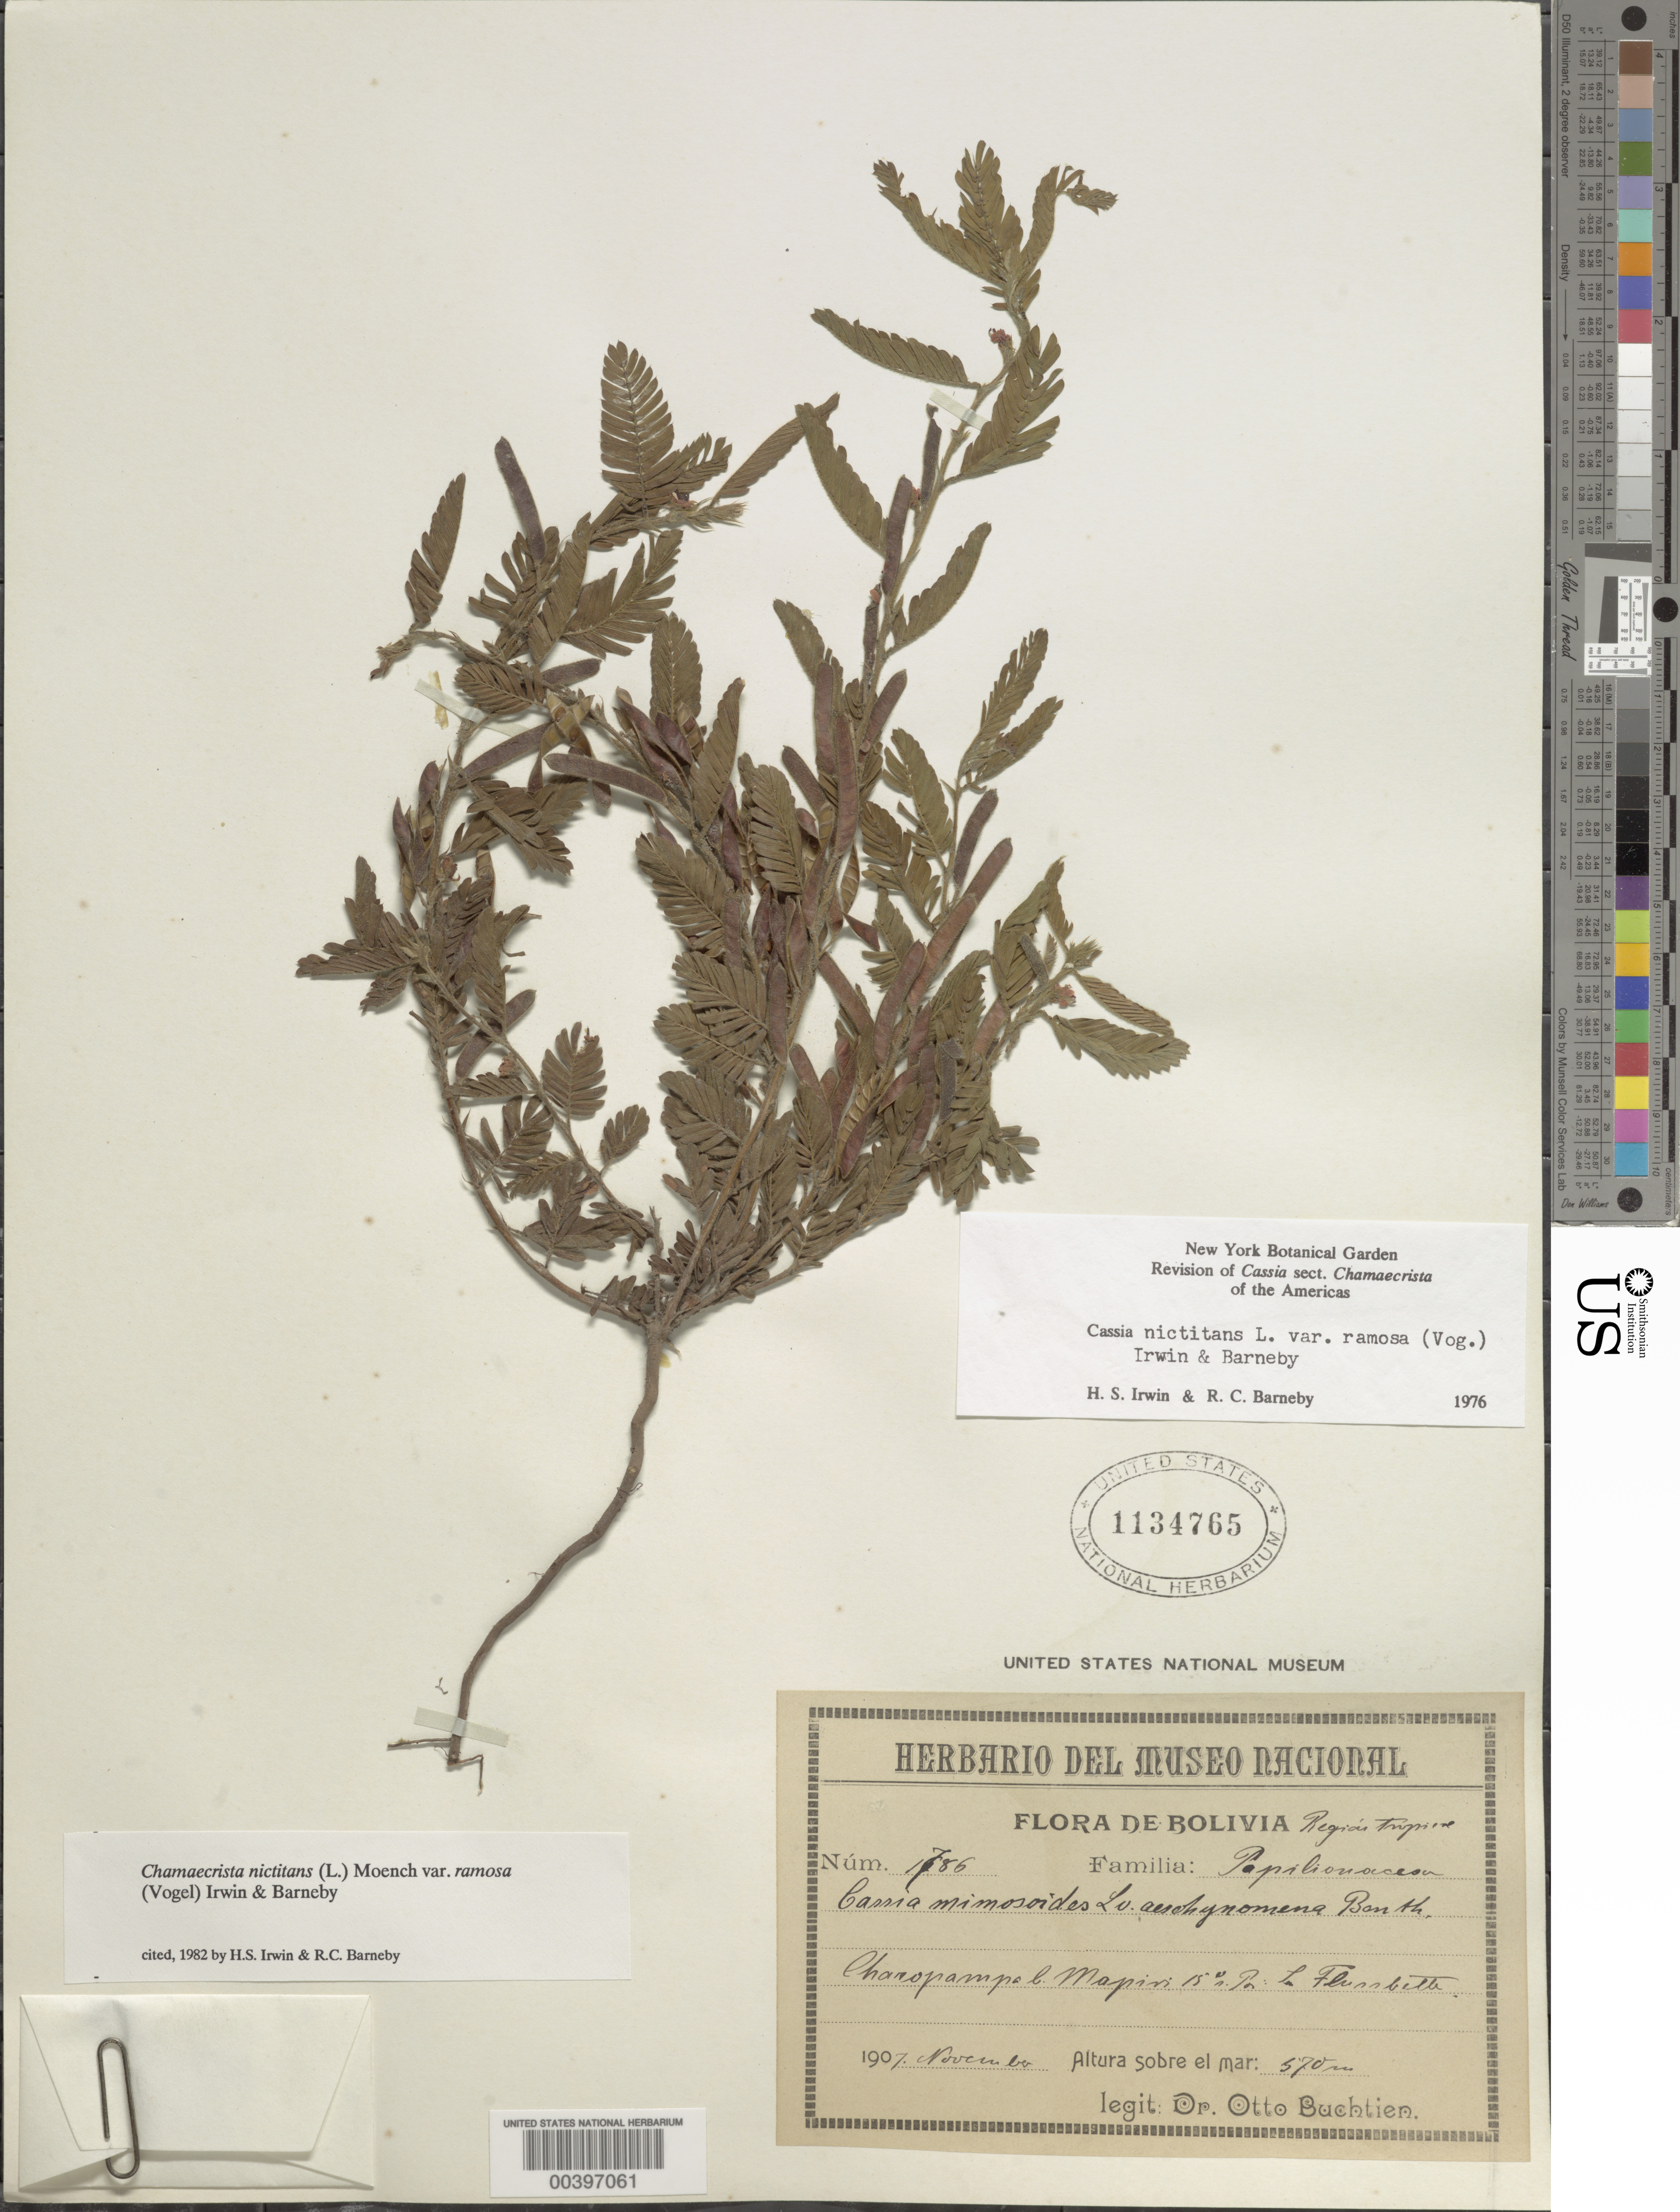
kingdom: Plantae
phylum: Tracheophyta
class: Magnoliopsida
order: Fabales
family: Fabaceae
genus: Chamaecrista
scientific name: Chamaecrista nictitans var. ramosa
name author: (Vogel) H.S. Irwin & Barneby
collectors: O. Buchtien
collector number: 1786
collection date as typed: Nov 1907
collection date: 1907-11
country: Bolivia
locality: Charopampa l. Mapiri; la flunbeth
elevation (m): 570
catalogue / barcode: US 1134765